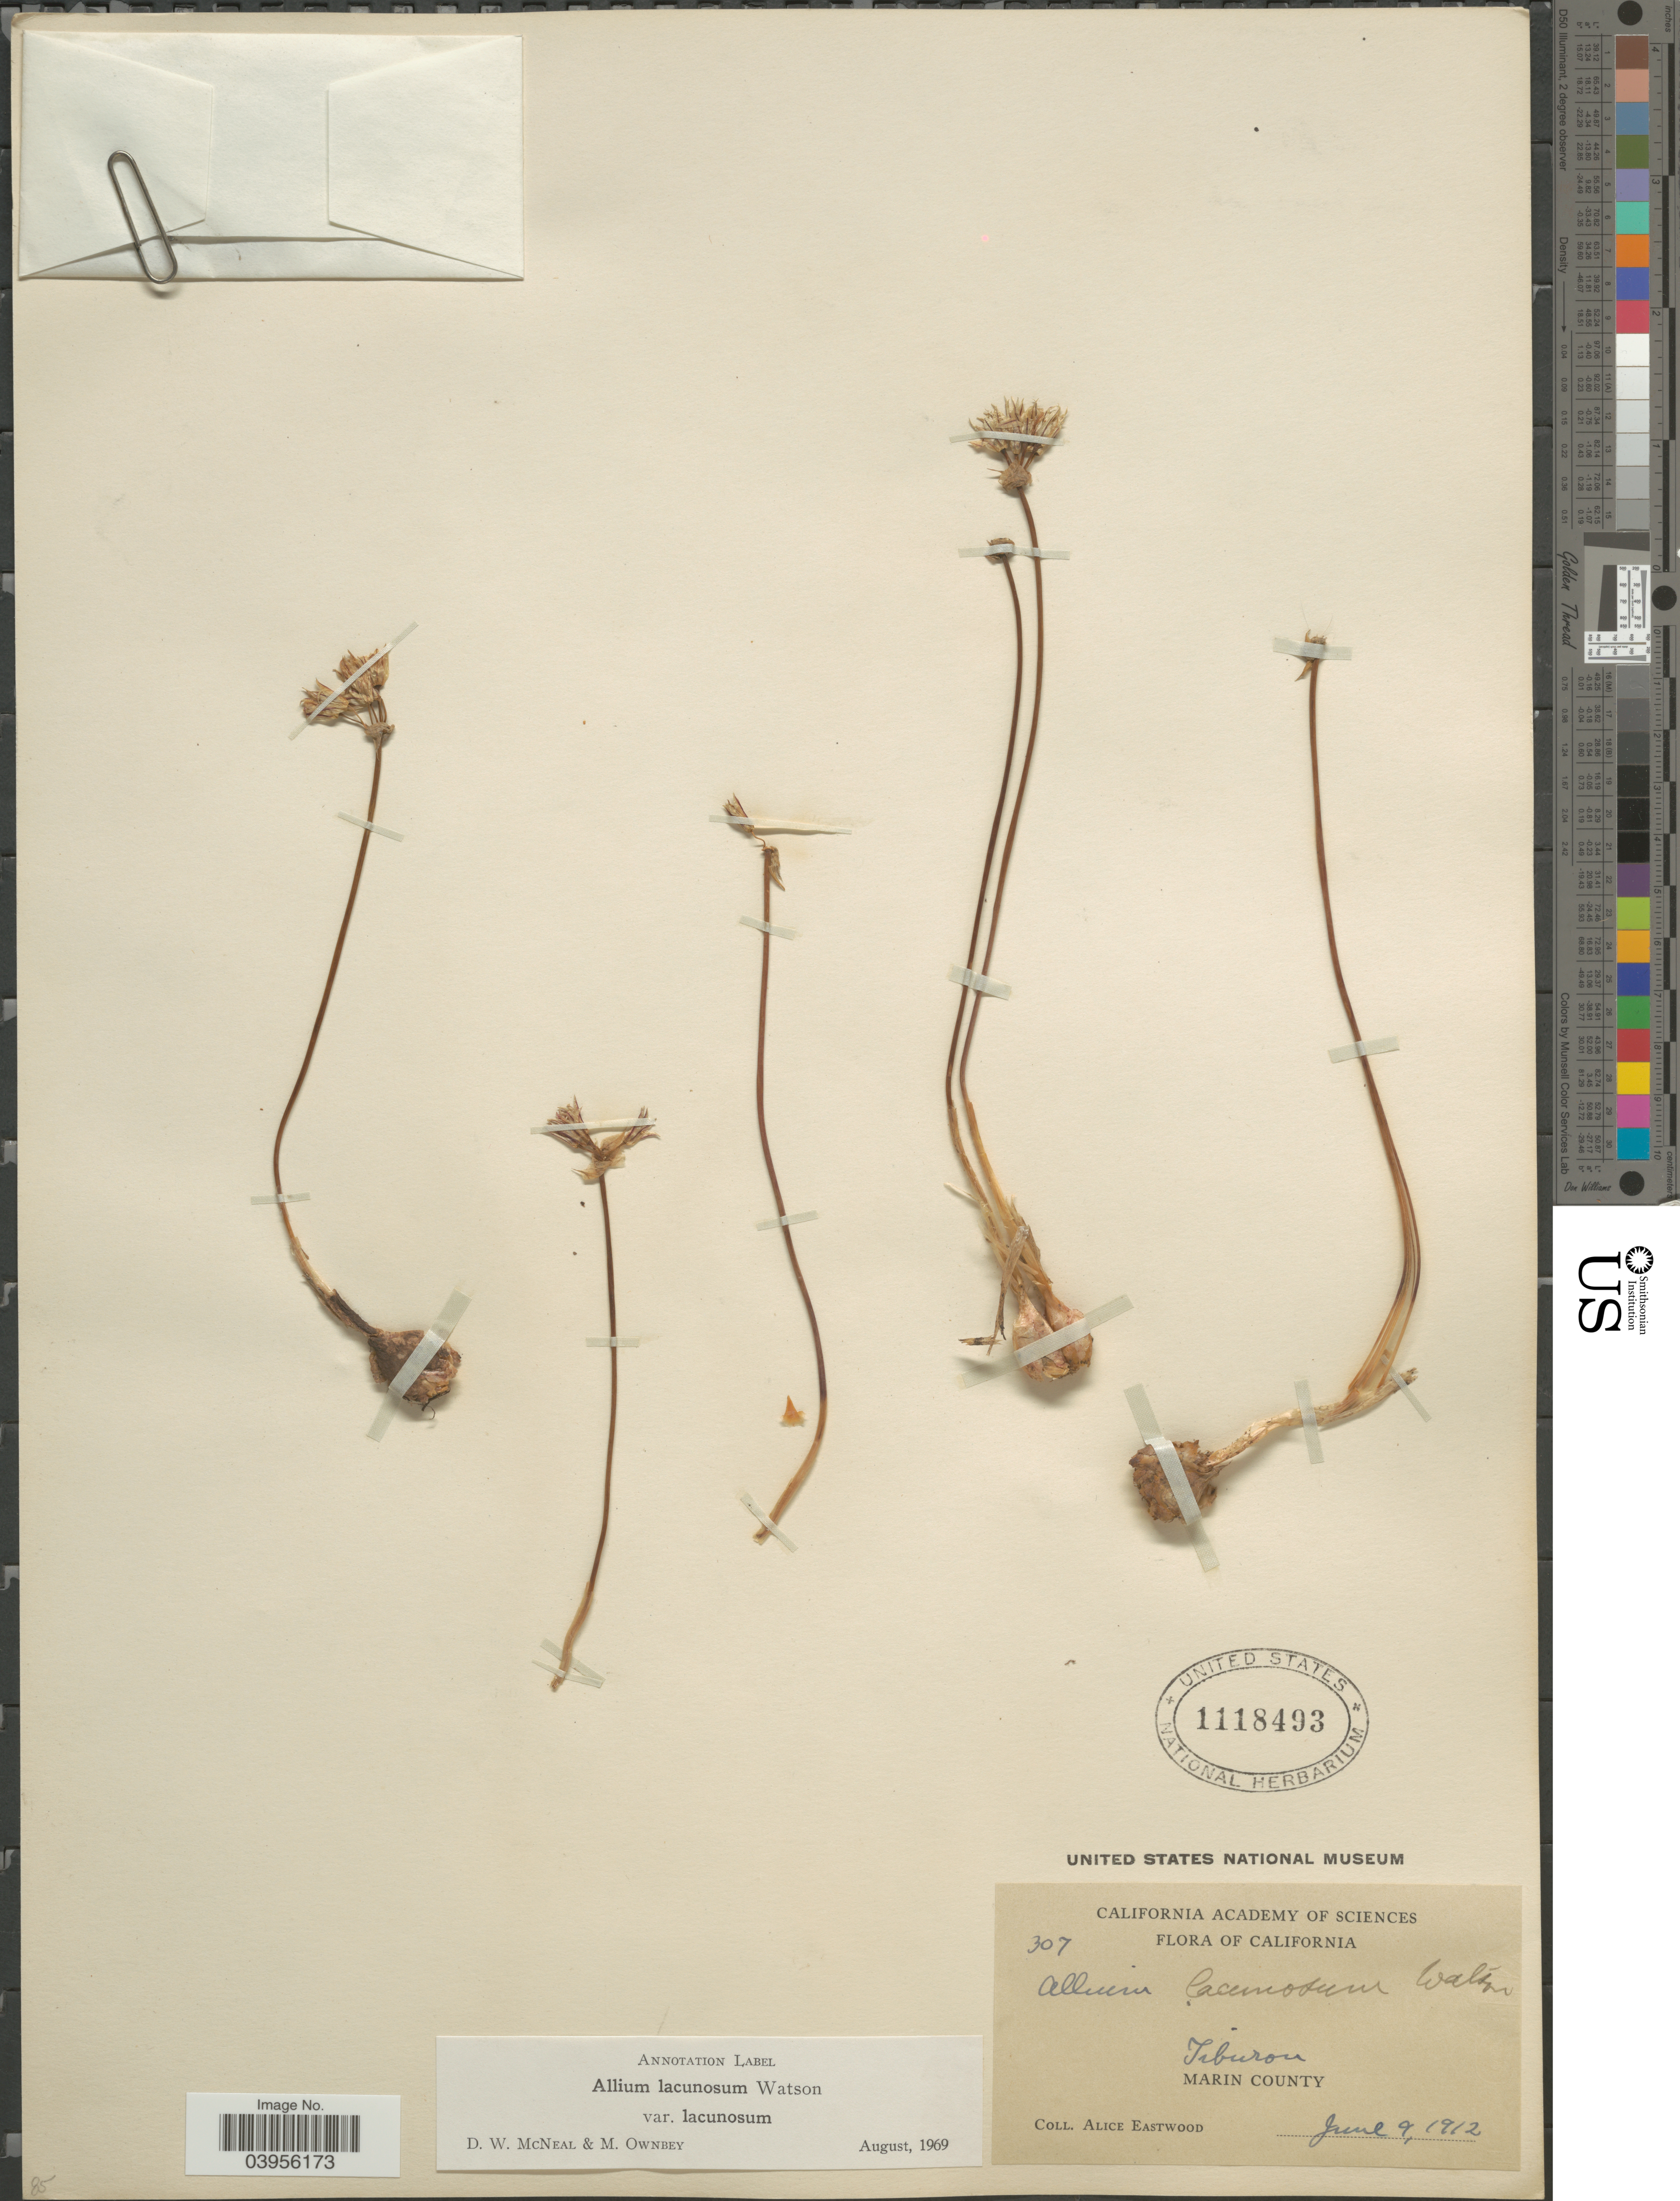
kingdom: Plantae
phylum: Tracheophyta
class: Liliopsida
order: Asparagales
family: Amaryllidaceae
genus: Allium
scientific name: Allium lacunosum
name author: S. Watson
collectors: A. Eastwood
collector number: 307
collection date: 1912-06-09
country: United States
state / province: California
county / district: Marin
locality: Tiburon. Marin County.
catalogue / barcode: US 1118493